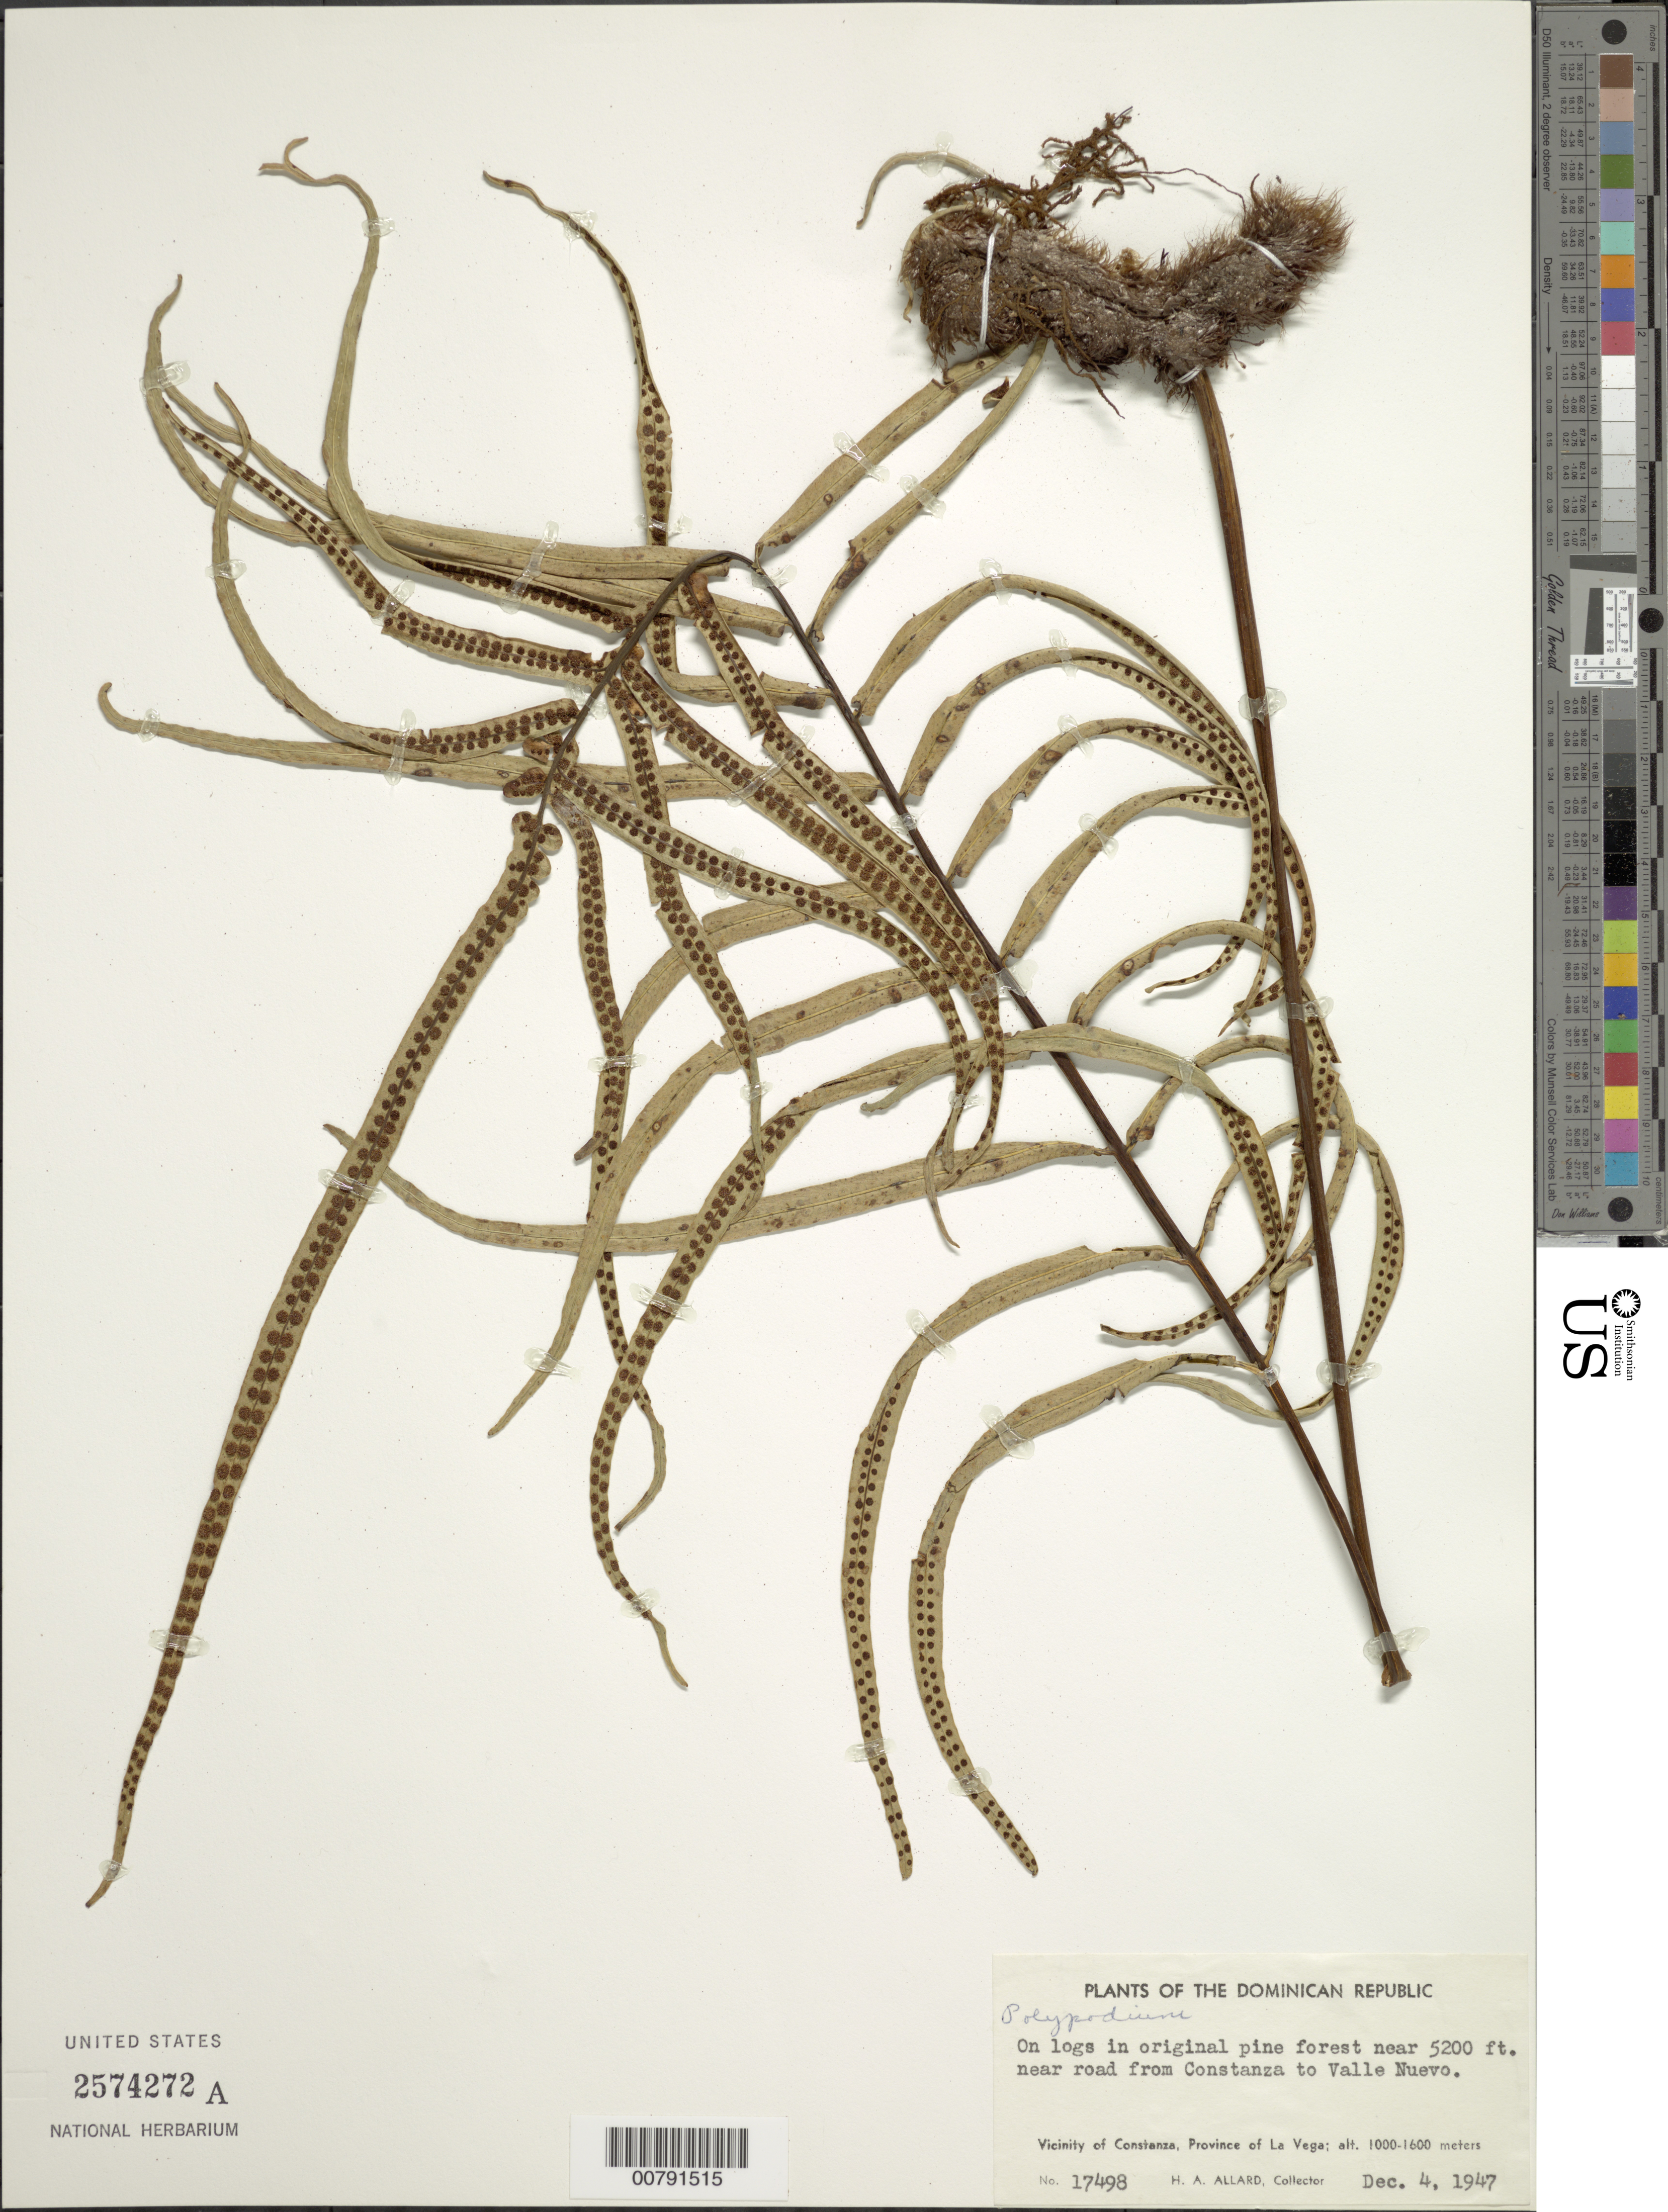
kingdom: Plantae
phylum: Tracheophyta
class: Polypodiopsida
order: Polypodiales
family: Polypodiaceae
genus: Polypodium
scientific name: Polypodium sp.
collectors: H. A. Allard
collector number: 17498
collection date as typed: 04 Dec 1947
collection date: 1947-12-04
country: Dominican Republic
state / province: La Vega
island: Hispaniola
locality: Constanza to Valle Nuevo road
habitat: On logs in original pine forest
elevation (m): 1585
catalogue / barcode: US 2574272A